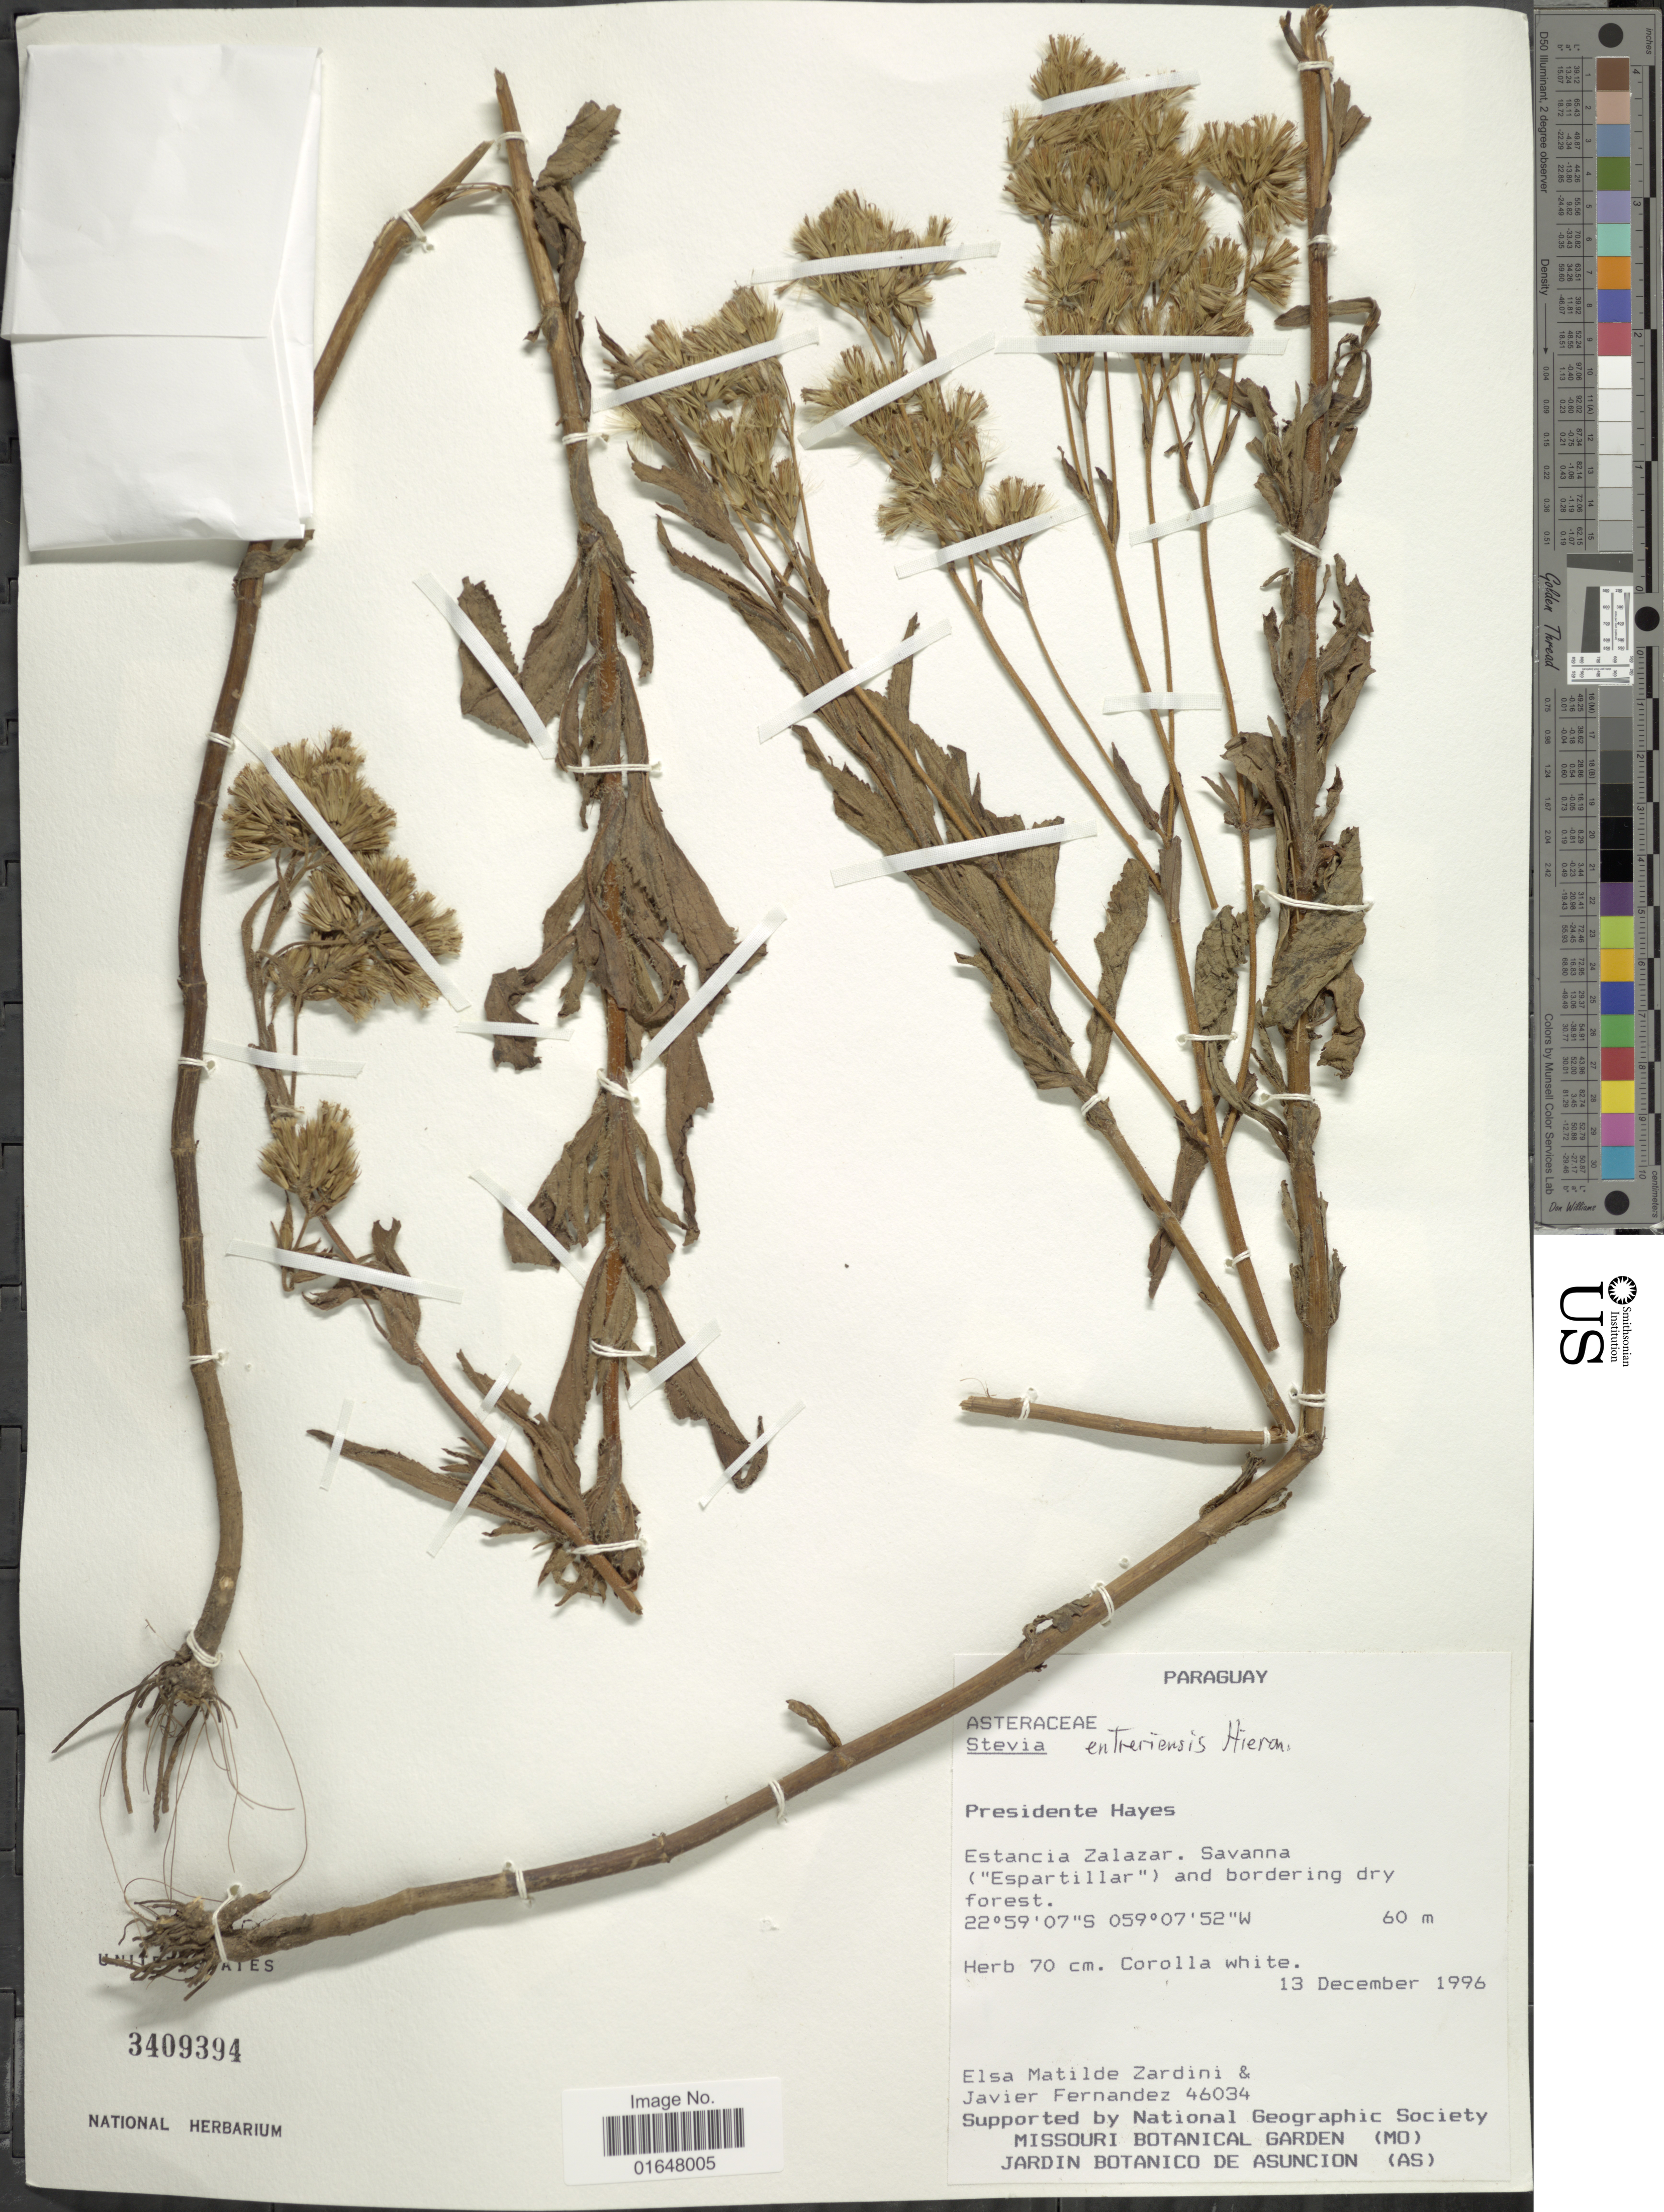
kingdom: Plantae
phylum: Tracheophyta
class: Magnoliopsida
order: Asterales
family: Asteraceae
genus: Stevia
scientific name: Stevia entreriensis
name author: Hieron.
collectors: E. M. Zardini & J. Fernández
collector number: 46034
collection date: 1996-12-13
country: Paraguay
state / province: Presidente Hayes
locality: Estancia Zalazar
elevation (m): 60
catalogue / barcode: US 3409394